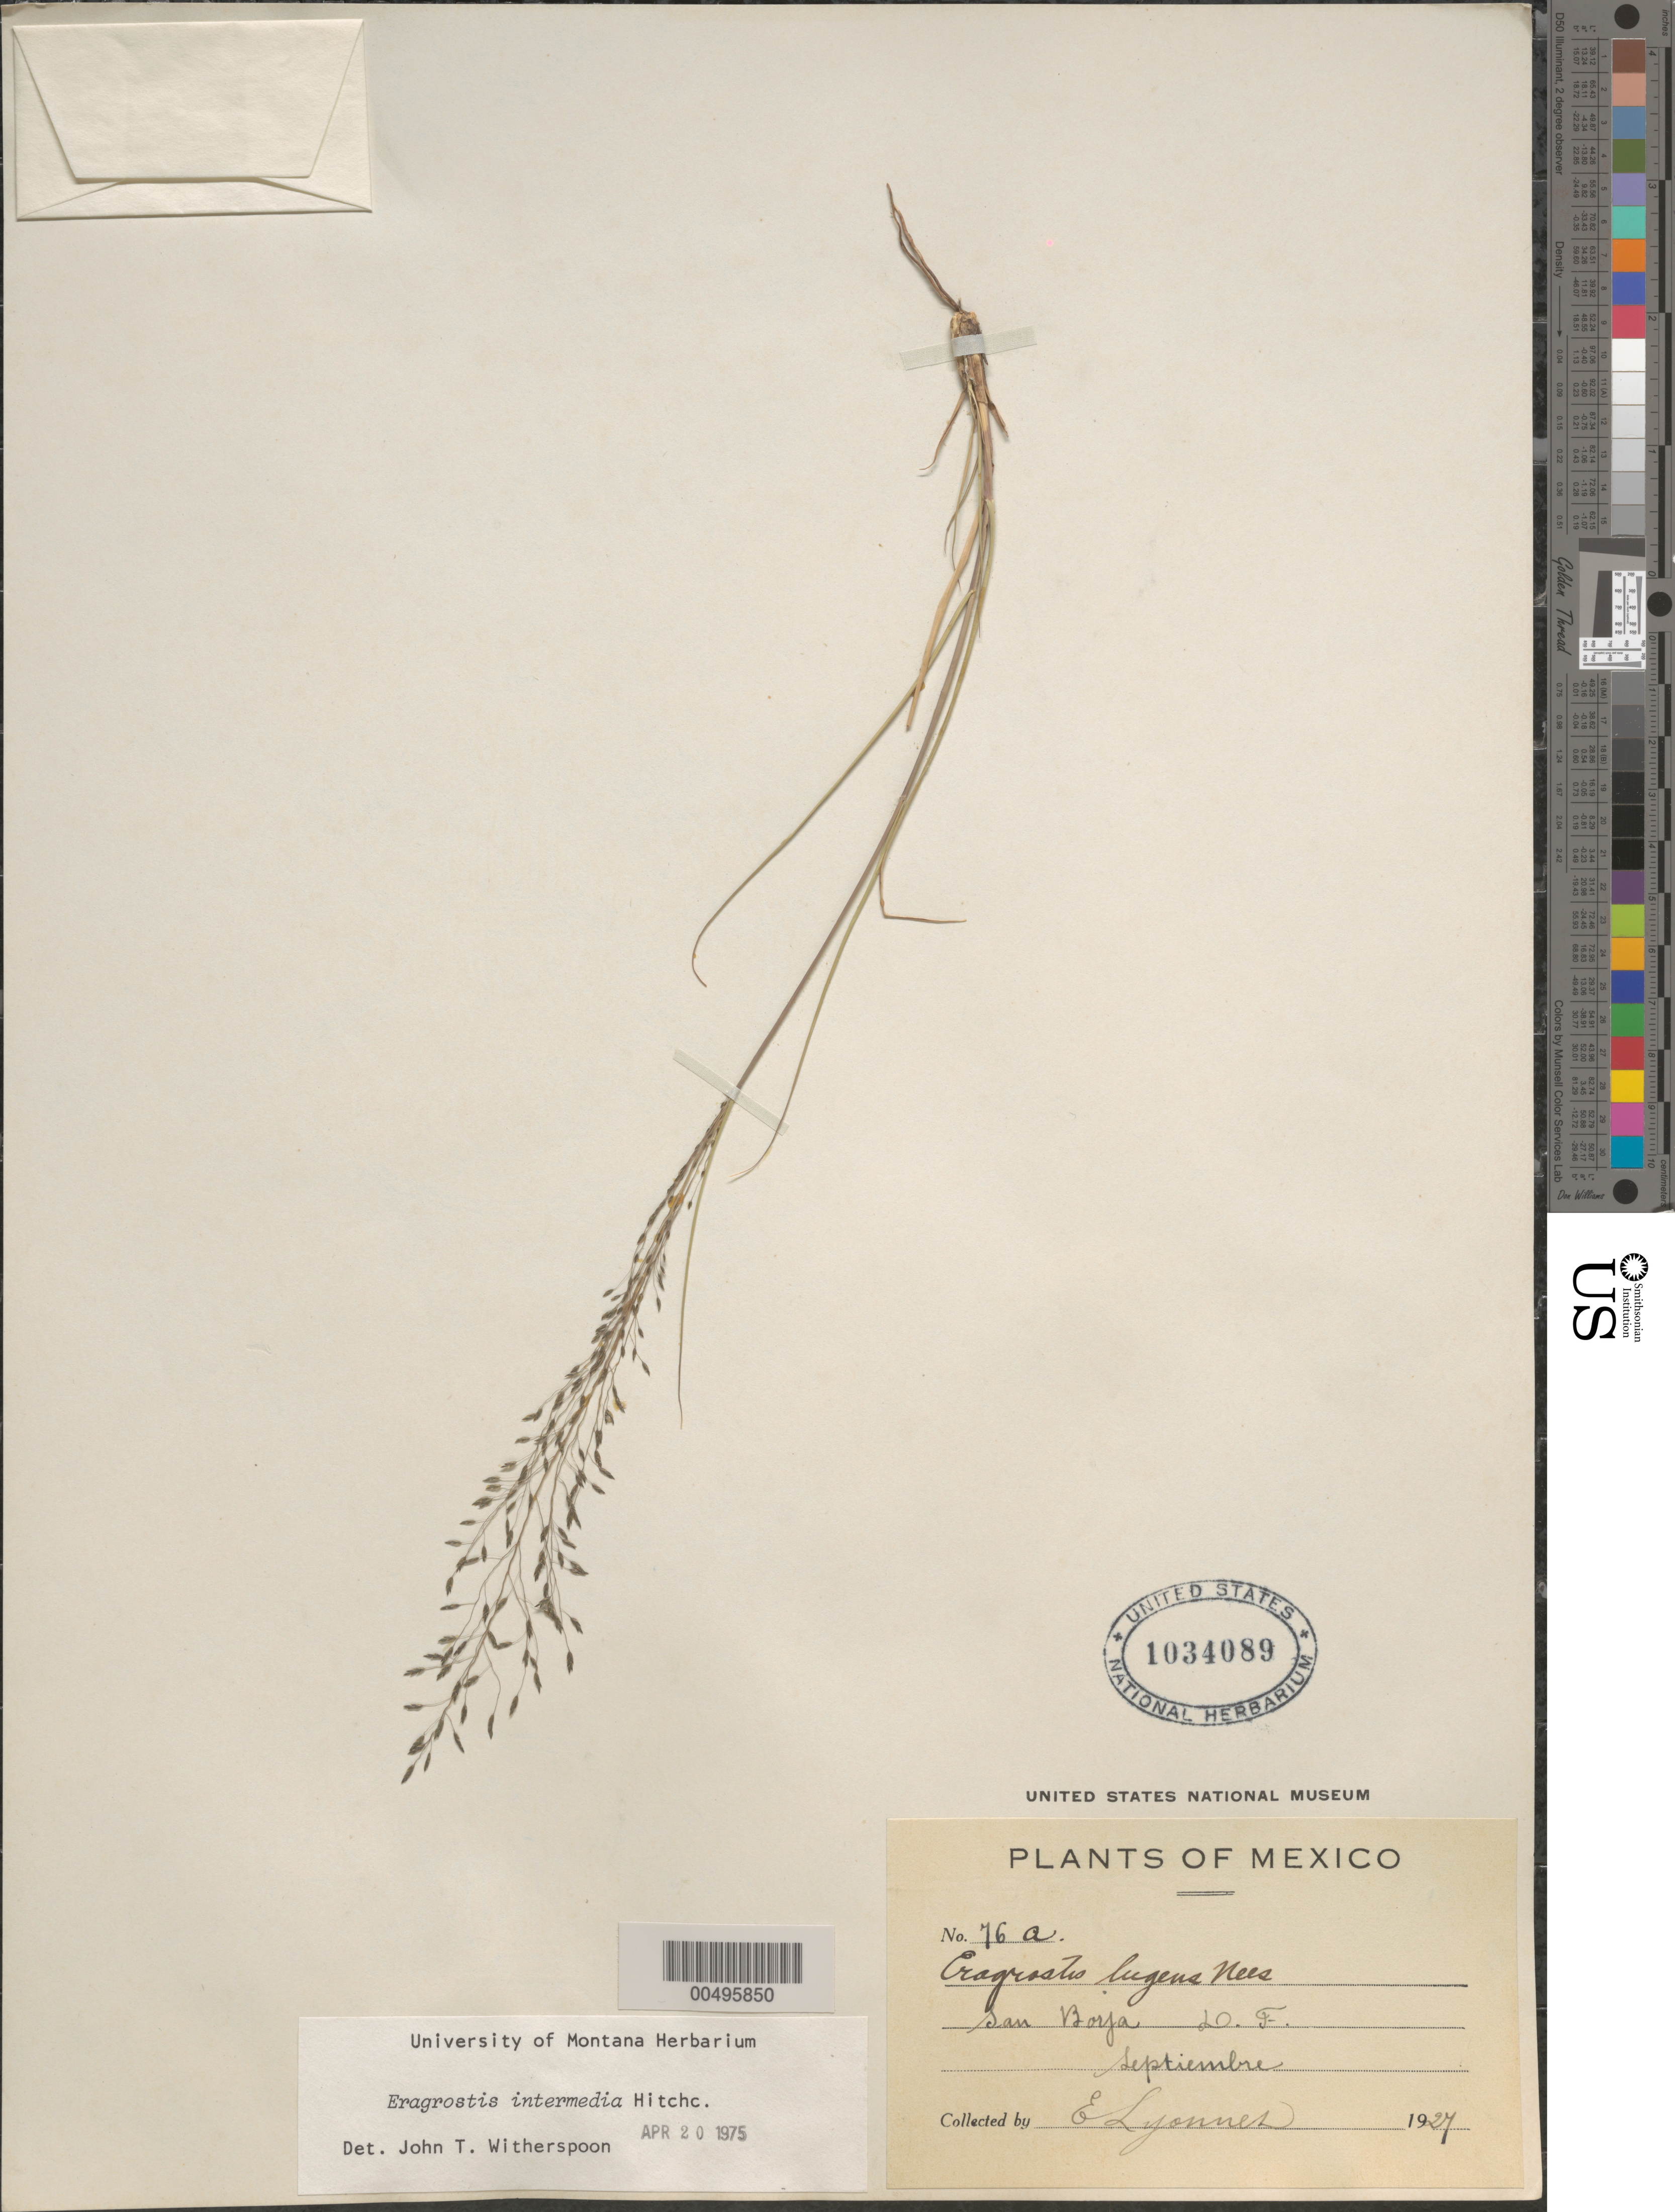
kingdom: Plantae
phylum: Tracheophyta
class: Liliopsida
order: Poales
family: Poaceae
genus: Eragrostis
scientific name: Eragrostis intermedia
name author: Hitchc.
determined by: Witherspoon, John T.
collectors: Bro. E. Lyonnet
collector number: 76a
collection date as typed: Sep 1927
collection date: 1927-09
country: Mexico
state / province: Distrito Federal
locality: San Borja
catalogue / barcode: US 1034089